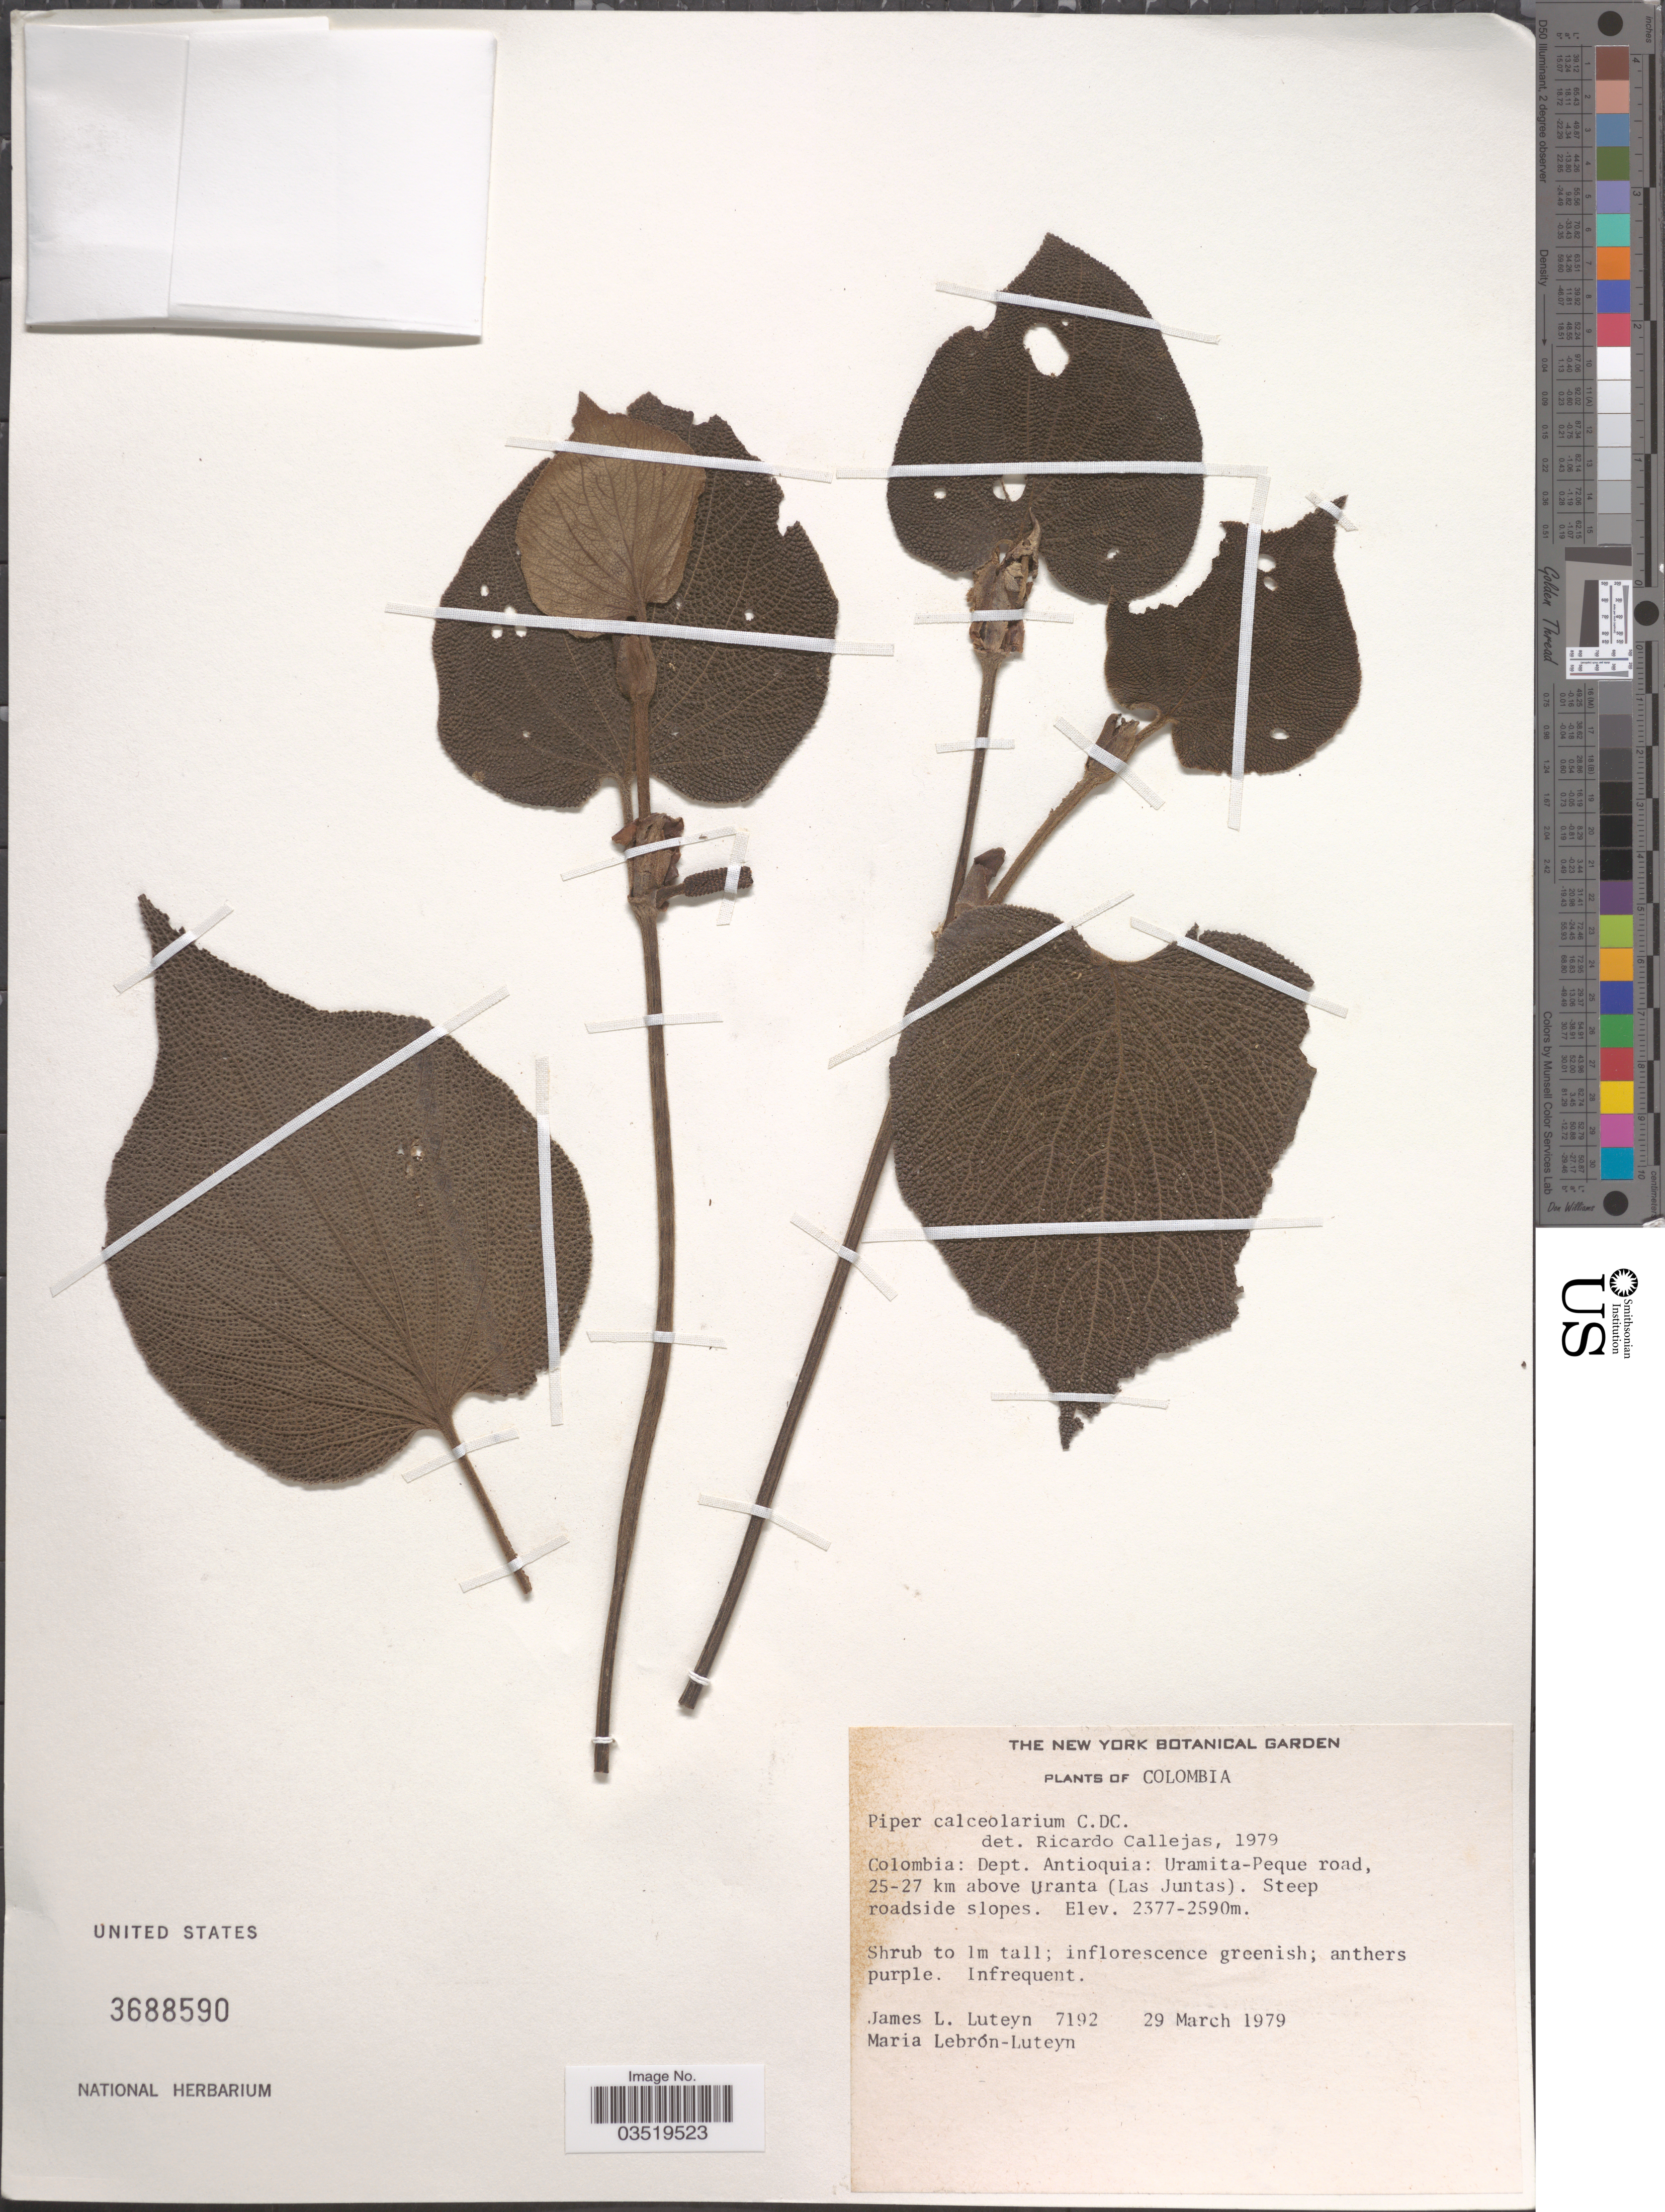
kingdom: Plantae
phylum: Tracheophyta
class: Magnoliopsida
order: Piperales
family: Piperaceae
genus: Piper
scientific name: Piper calceolarium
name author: C. DC.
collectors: J. L. Luteyn & M. L. Lebrón-Luteyn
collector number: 7192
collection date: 1979-03-29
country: Colombia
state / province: Antioquia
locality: Dept. Antioquia: Uramita-Peque road, 25-27 km above Uranta (Las Juntas).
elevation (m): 2377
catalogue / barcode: US 3688590